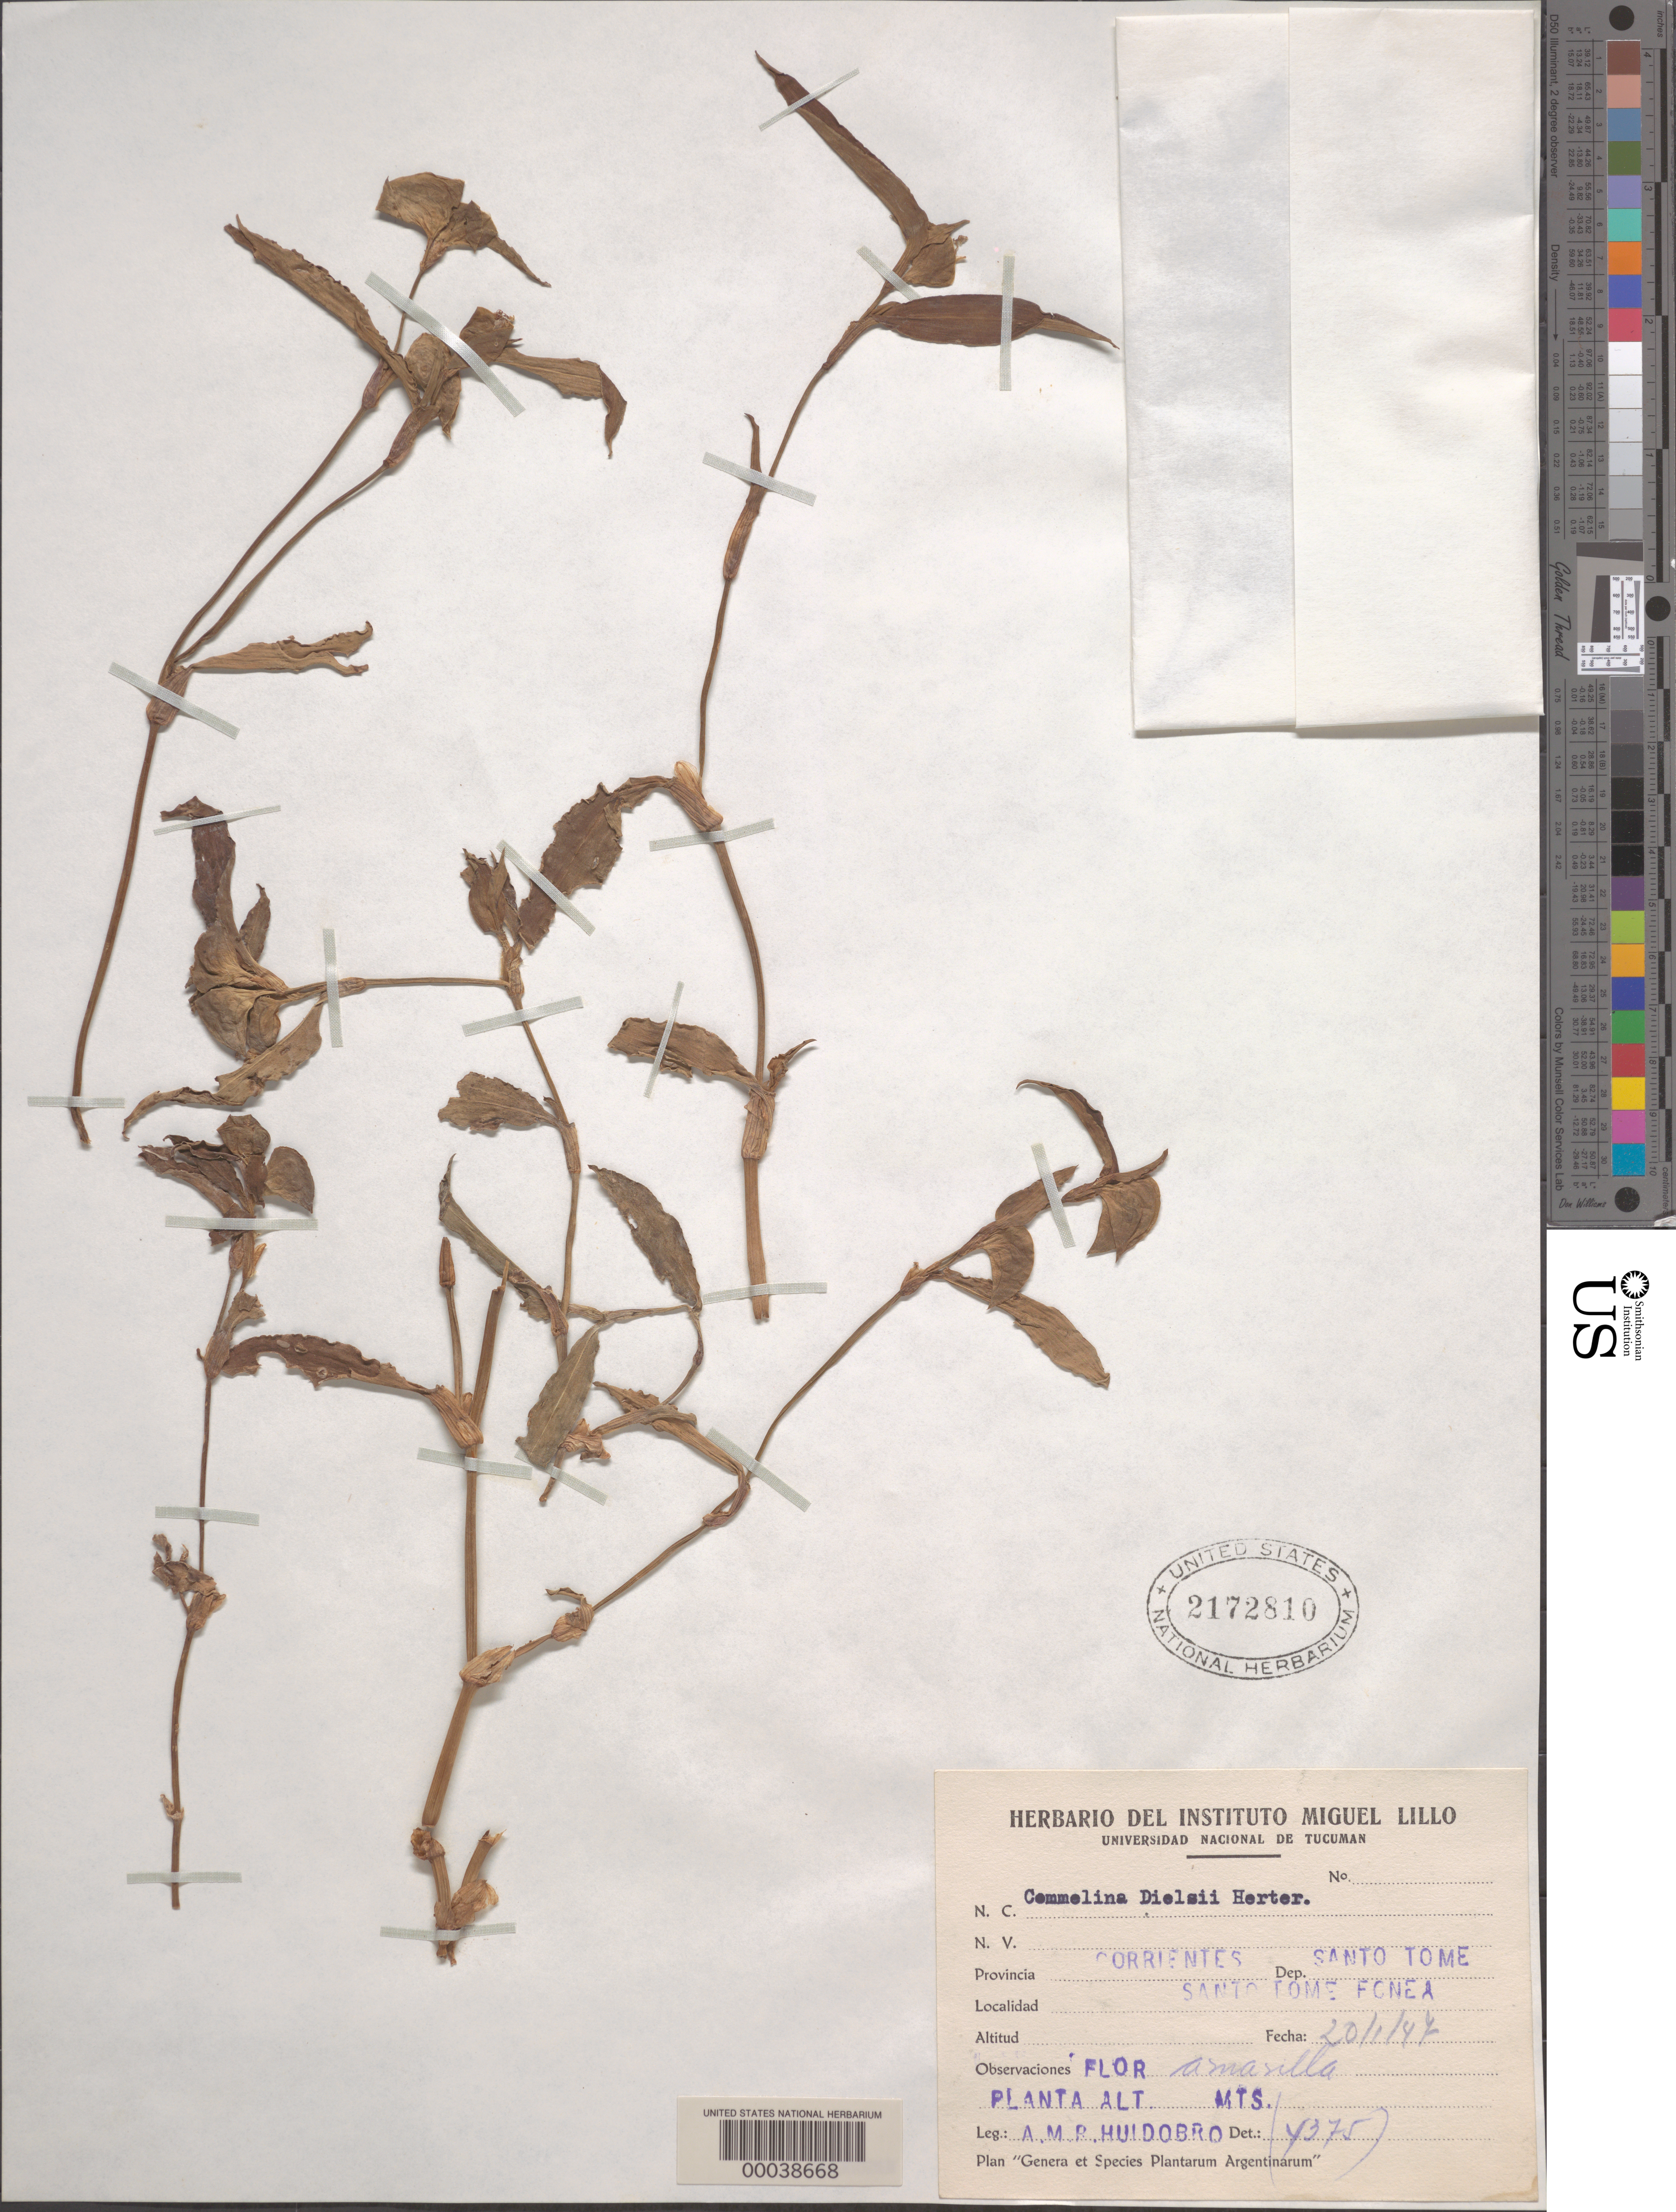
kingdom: Plantae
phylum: Tracheophyta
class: Liliopsida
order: Commelinales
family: Commelinaceae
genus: Commelina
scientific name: Commelina erecta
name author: L.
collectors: M. Ruiz Huidobro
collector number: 4375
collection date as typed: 20 Jan 1947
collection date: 1947-01-20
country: Argentina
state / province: Corrientes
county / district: Santo Tomé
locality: Santo Tome F.C.N.E.A.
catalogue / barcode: US 2172810